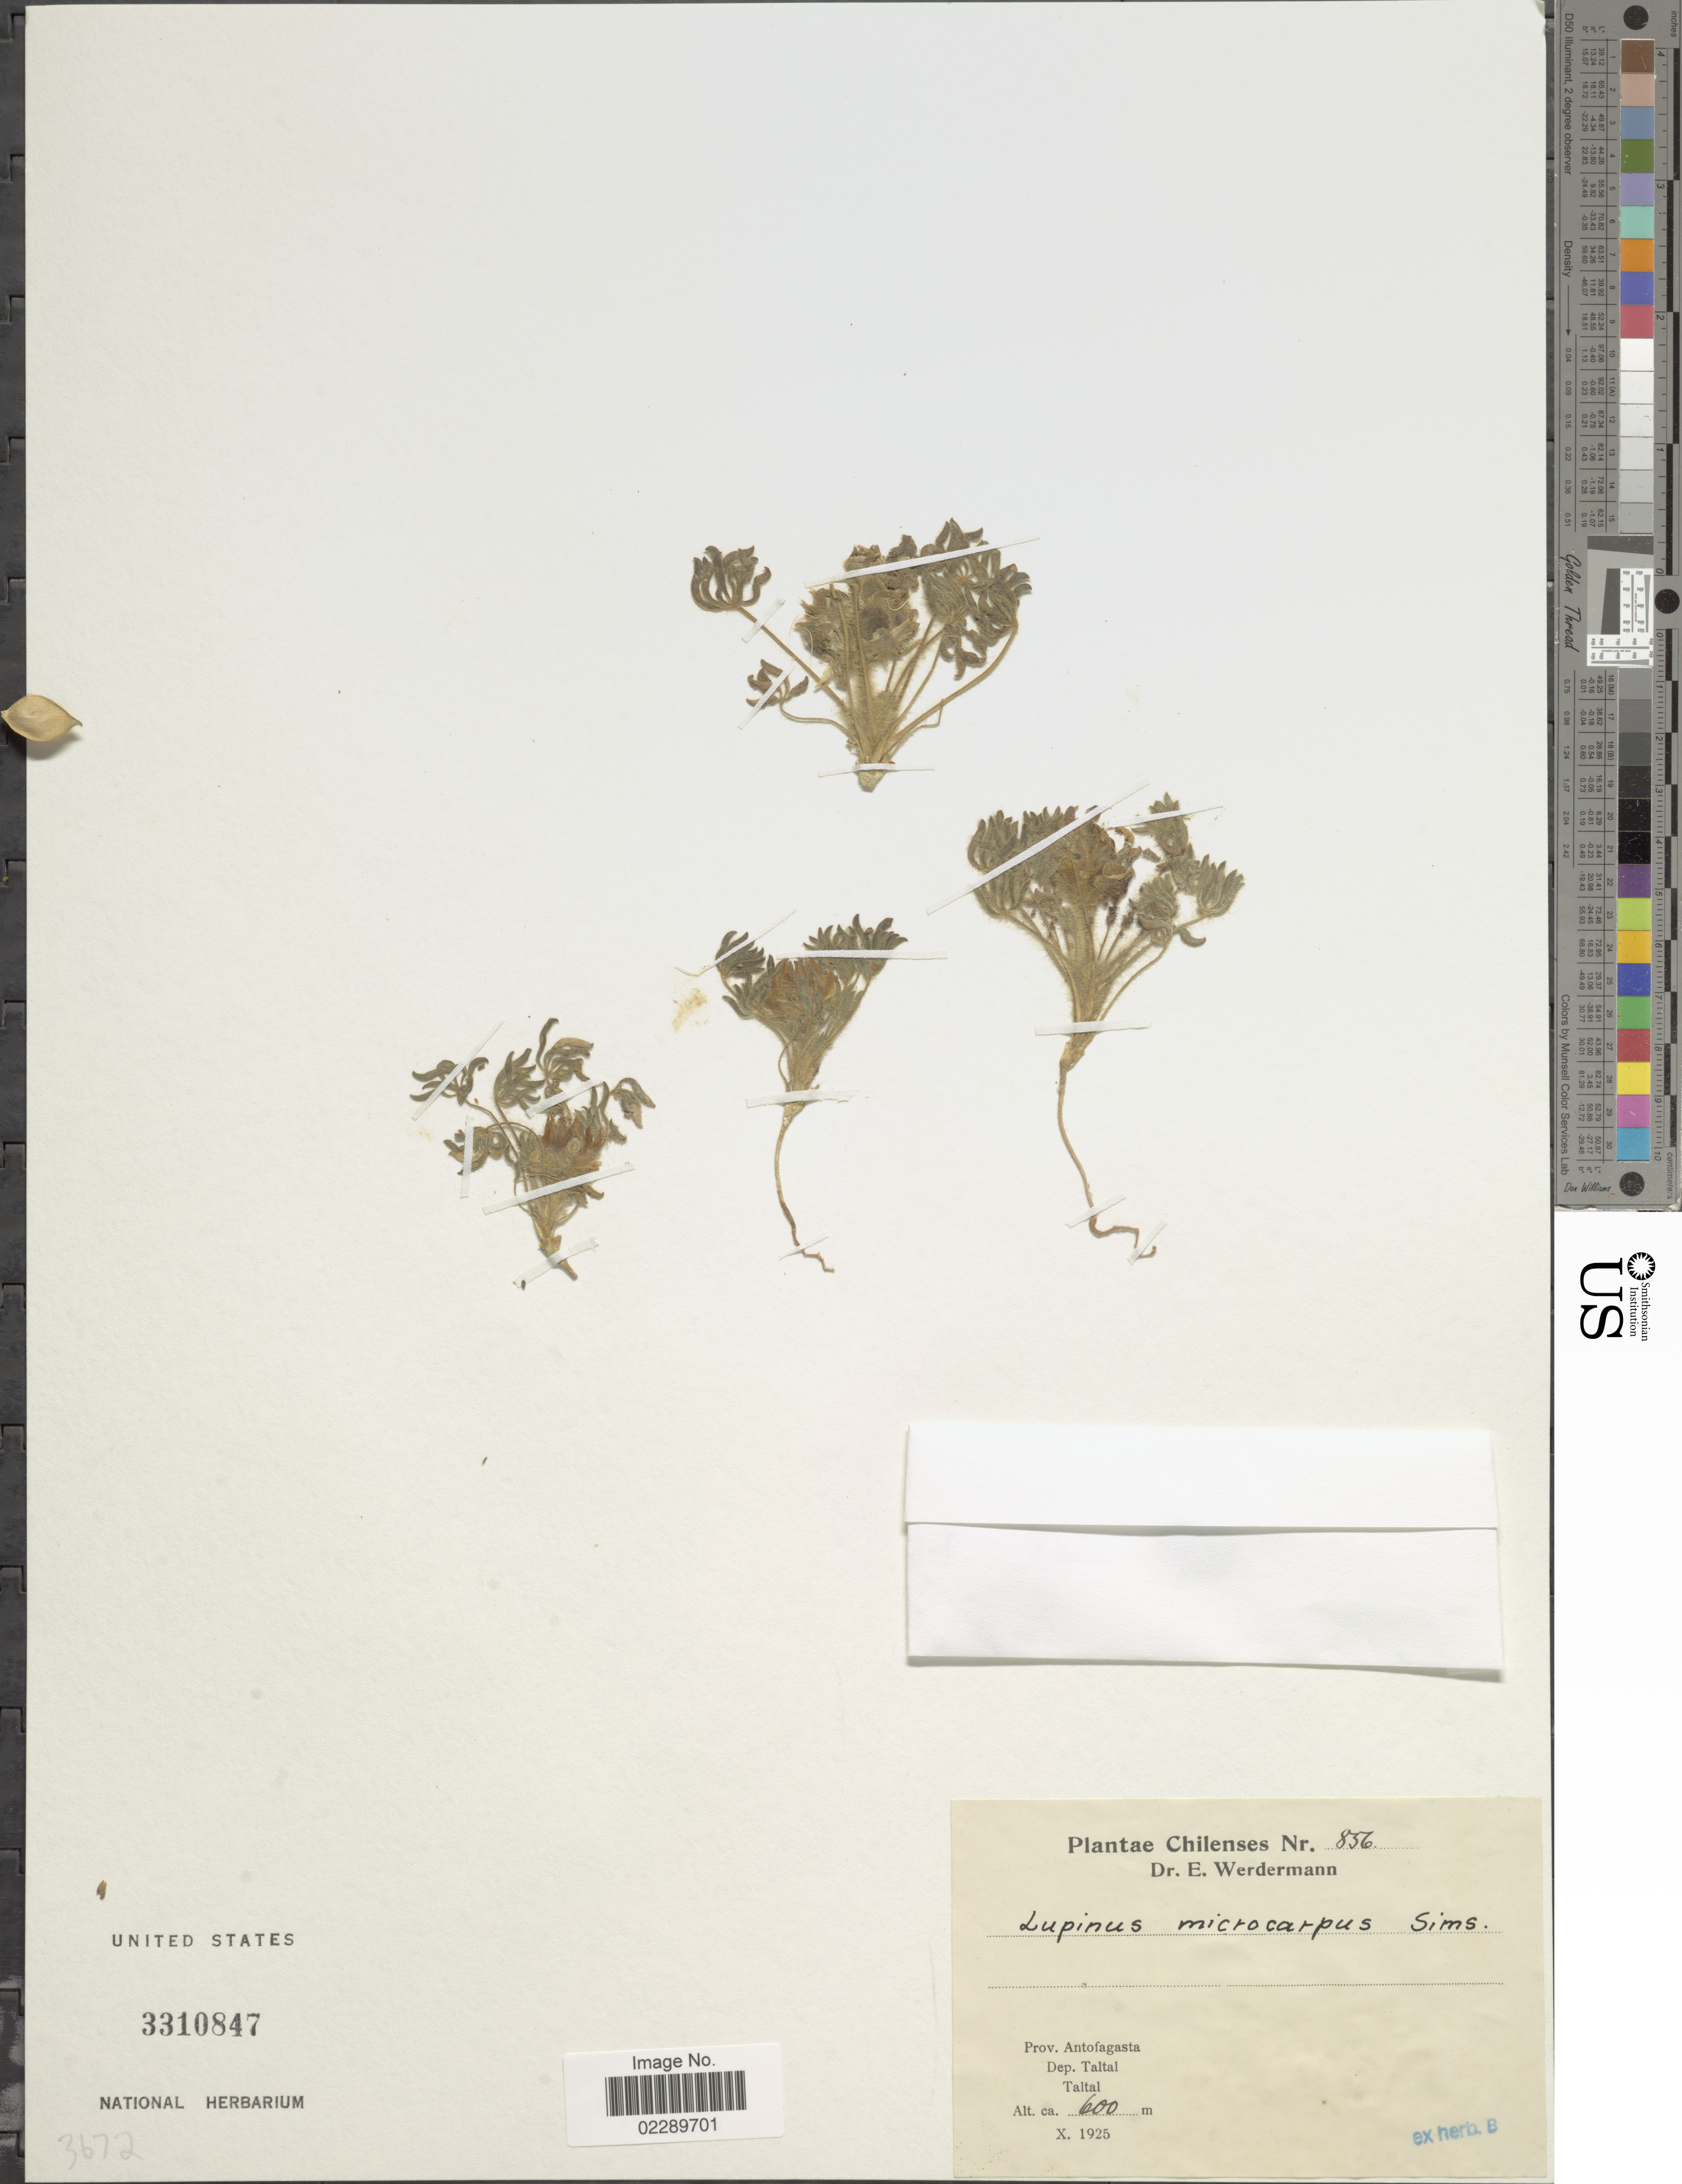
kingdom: Plantae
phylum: Tracheophyta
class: Magnoliopsida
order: Fabales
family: Fabaceae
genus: Lupinus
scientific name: Lupinus microcarpus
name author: Sims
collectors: E. Werdermann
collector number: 856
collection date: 1925-10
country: Chile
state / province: Antofagasta (II)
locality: Prov. Antofagasta. Dep. Taltal. Taltal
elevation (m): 600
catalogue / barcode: US 3310847